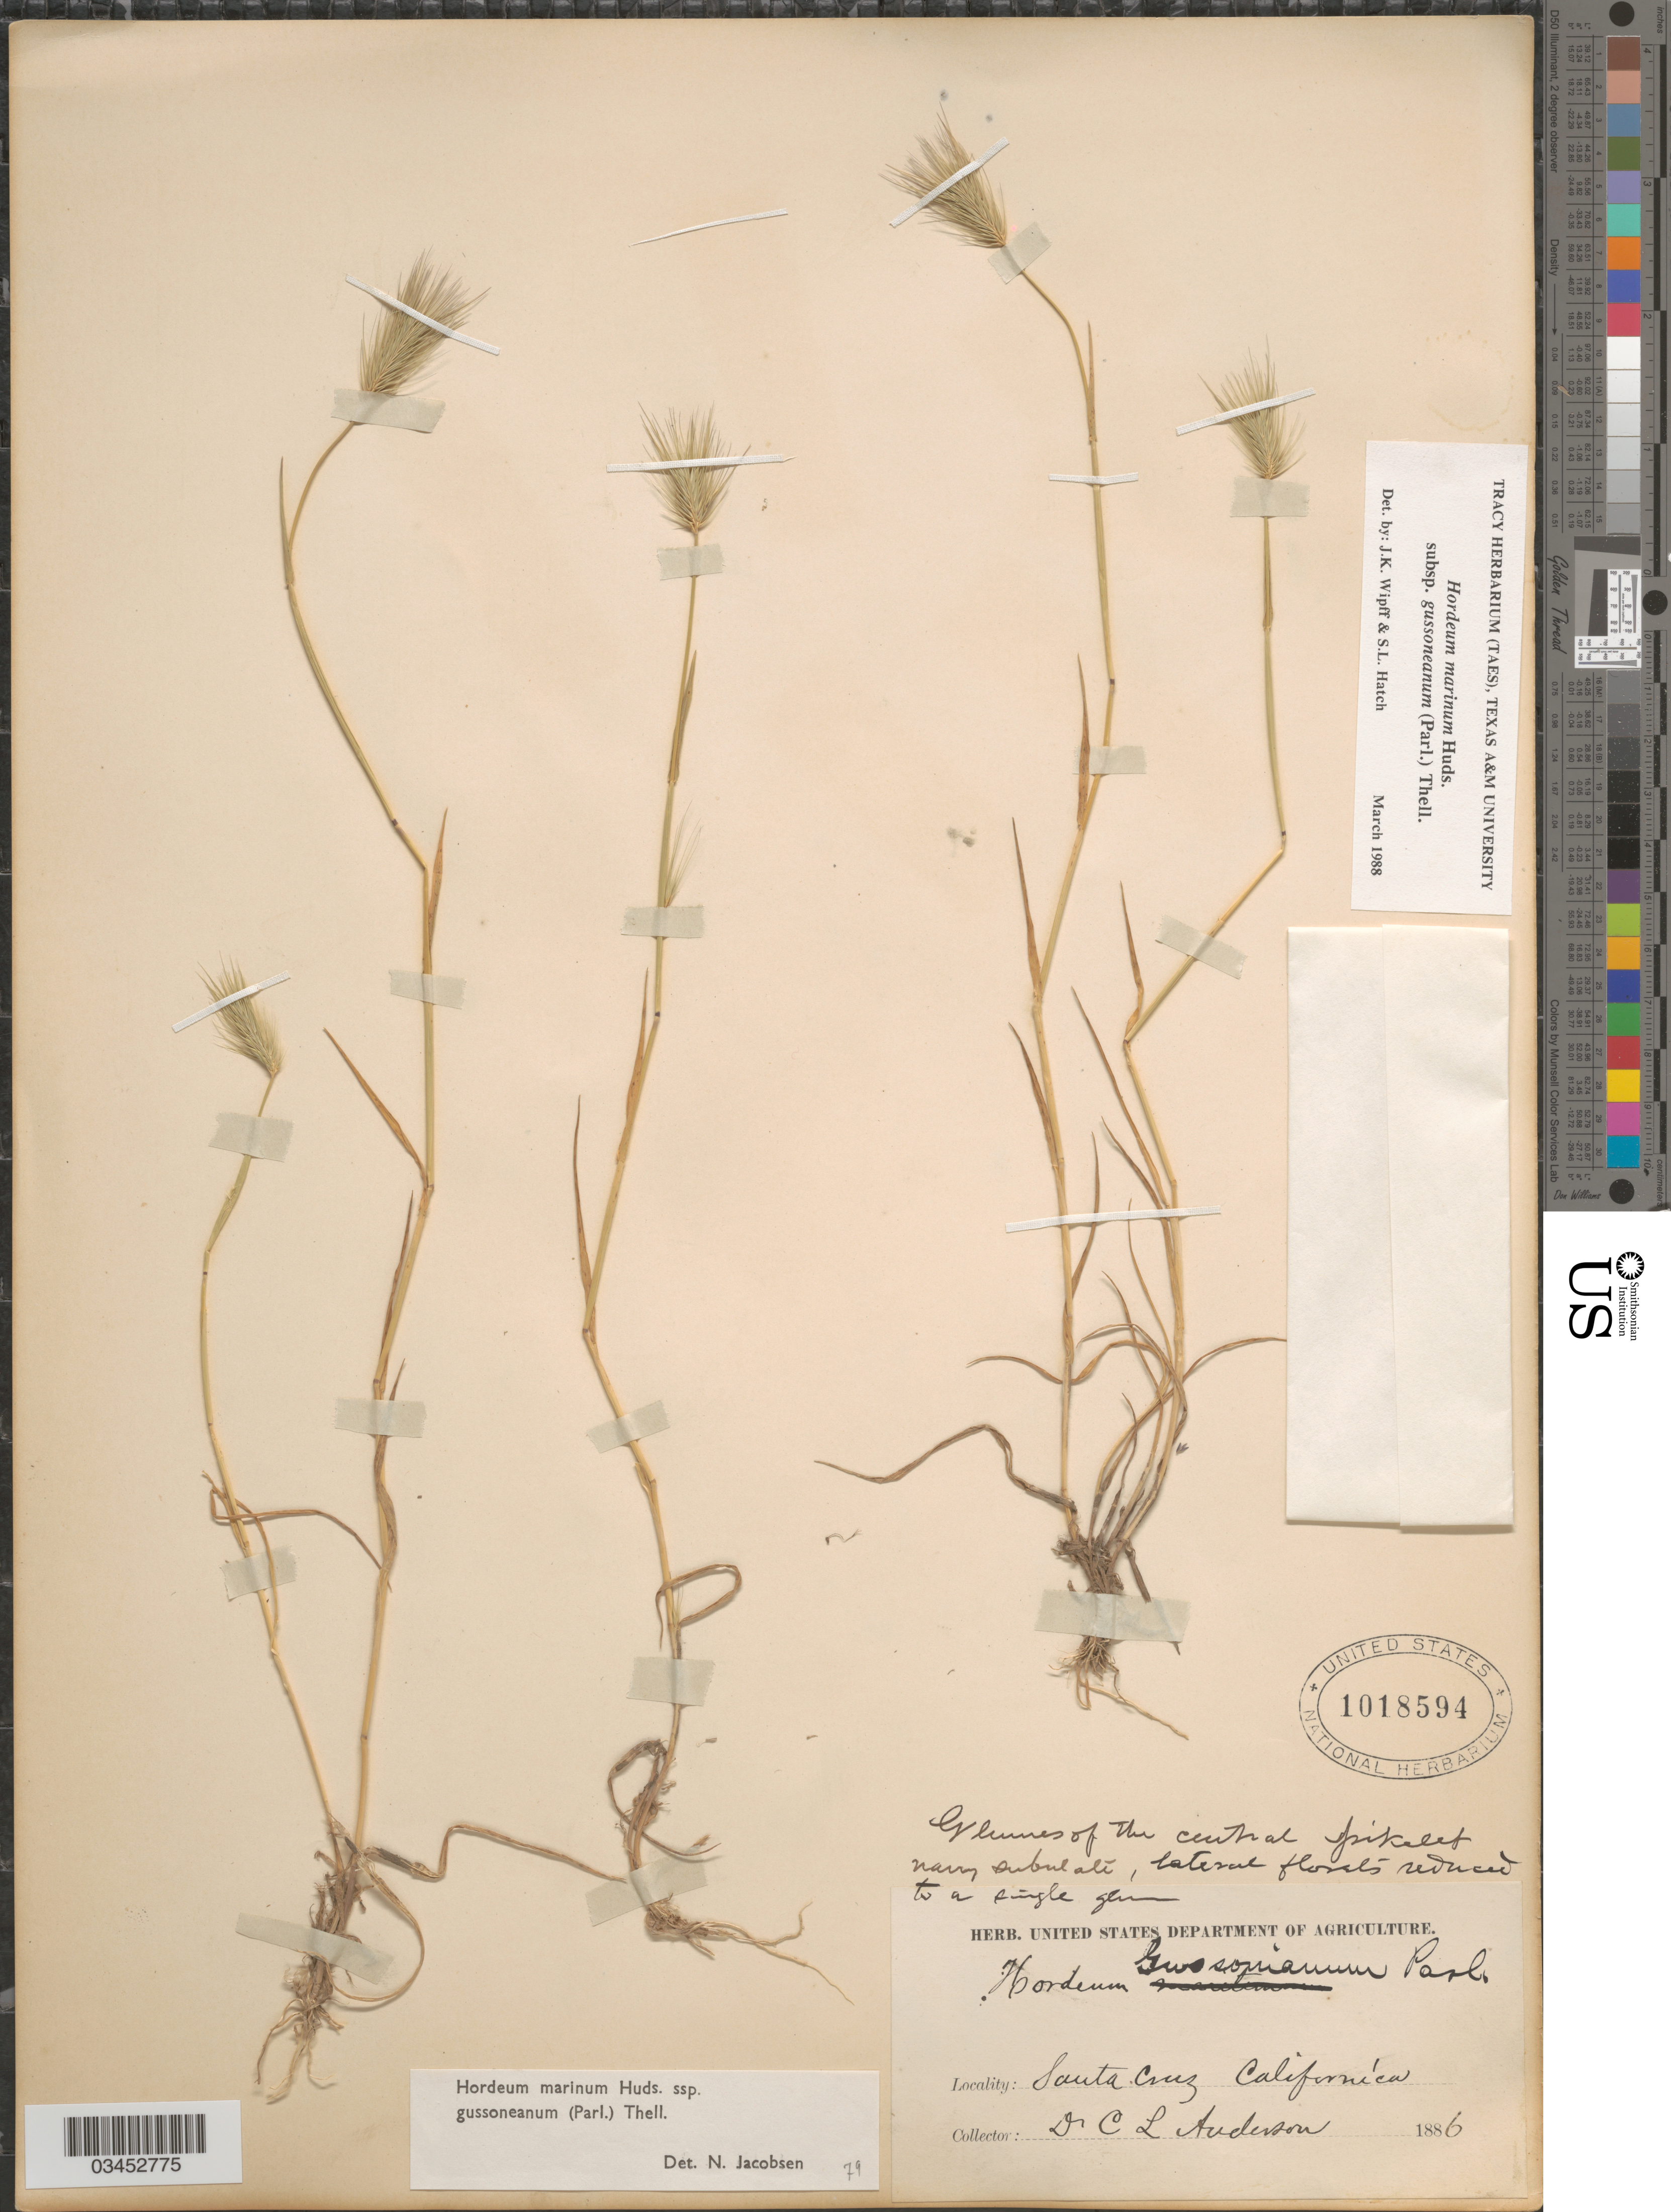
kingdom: Plantae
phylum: Tracheophyta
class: Liliopsida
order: Poales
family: Poaceae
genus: Hordeum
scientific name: Hordeum marinum subsp. gussoneanum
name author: (Parl.) Thell.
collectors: C. L. Anderson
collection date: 1886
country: United States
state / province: California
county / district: Santa Cruz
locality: Santa Cruz.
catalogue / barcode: US 1018594